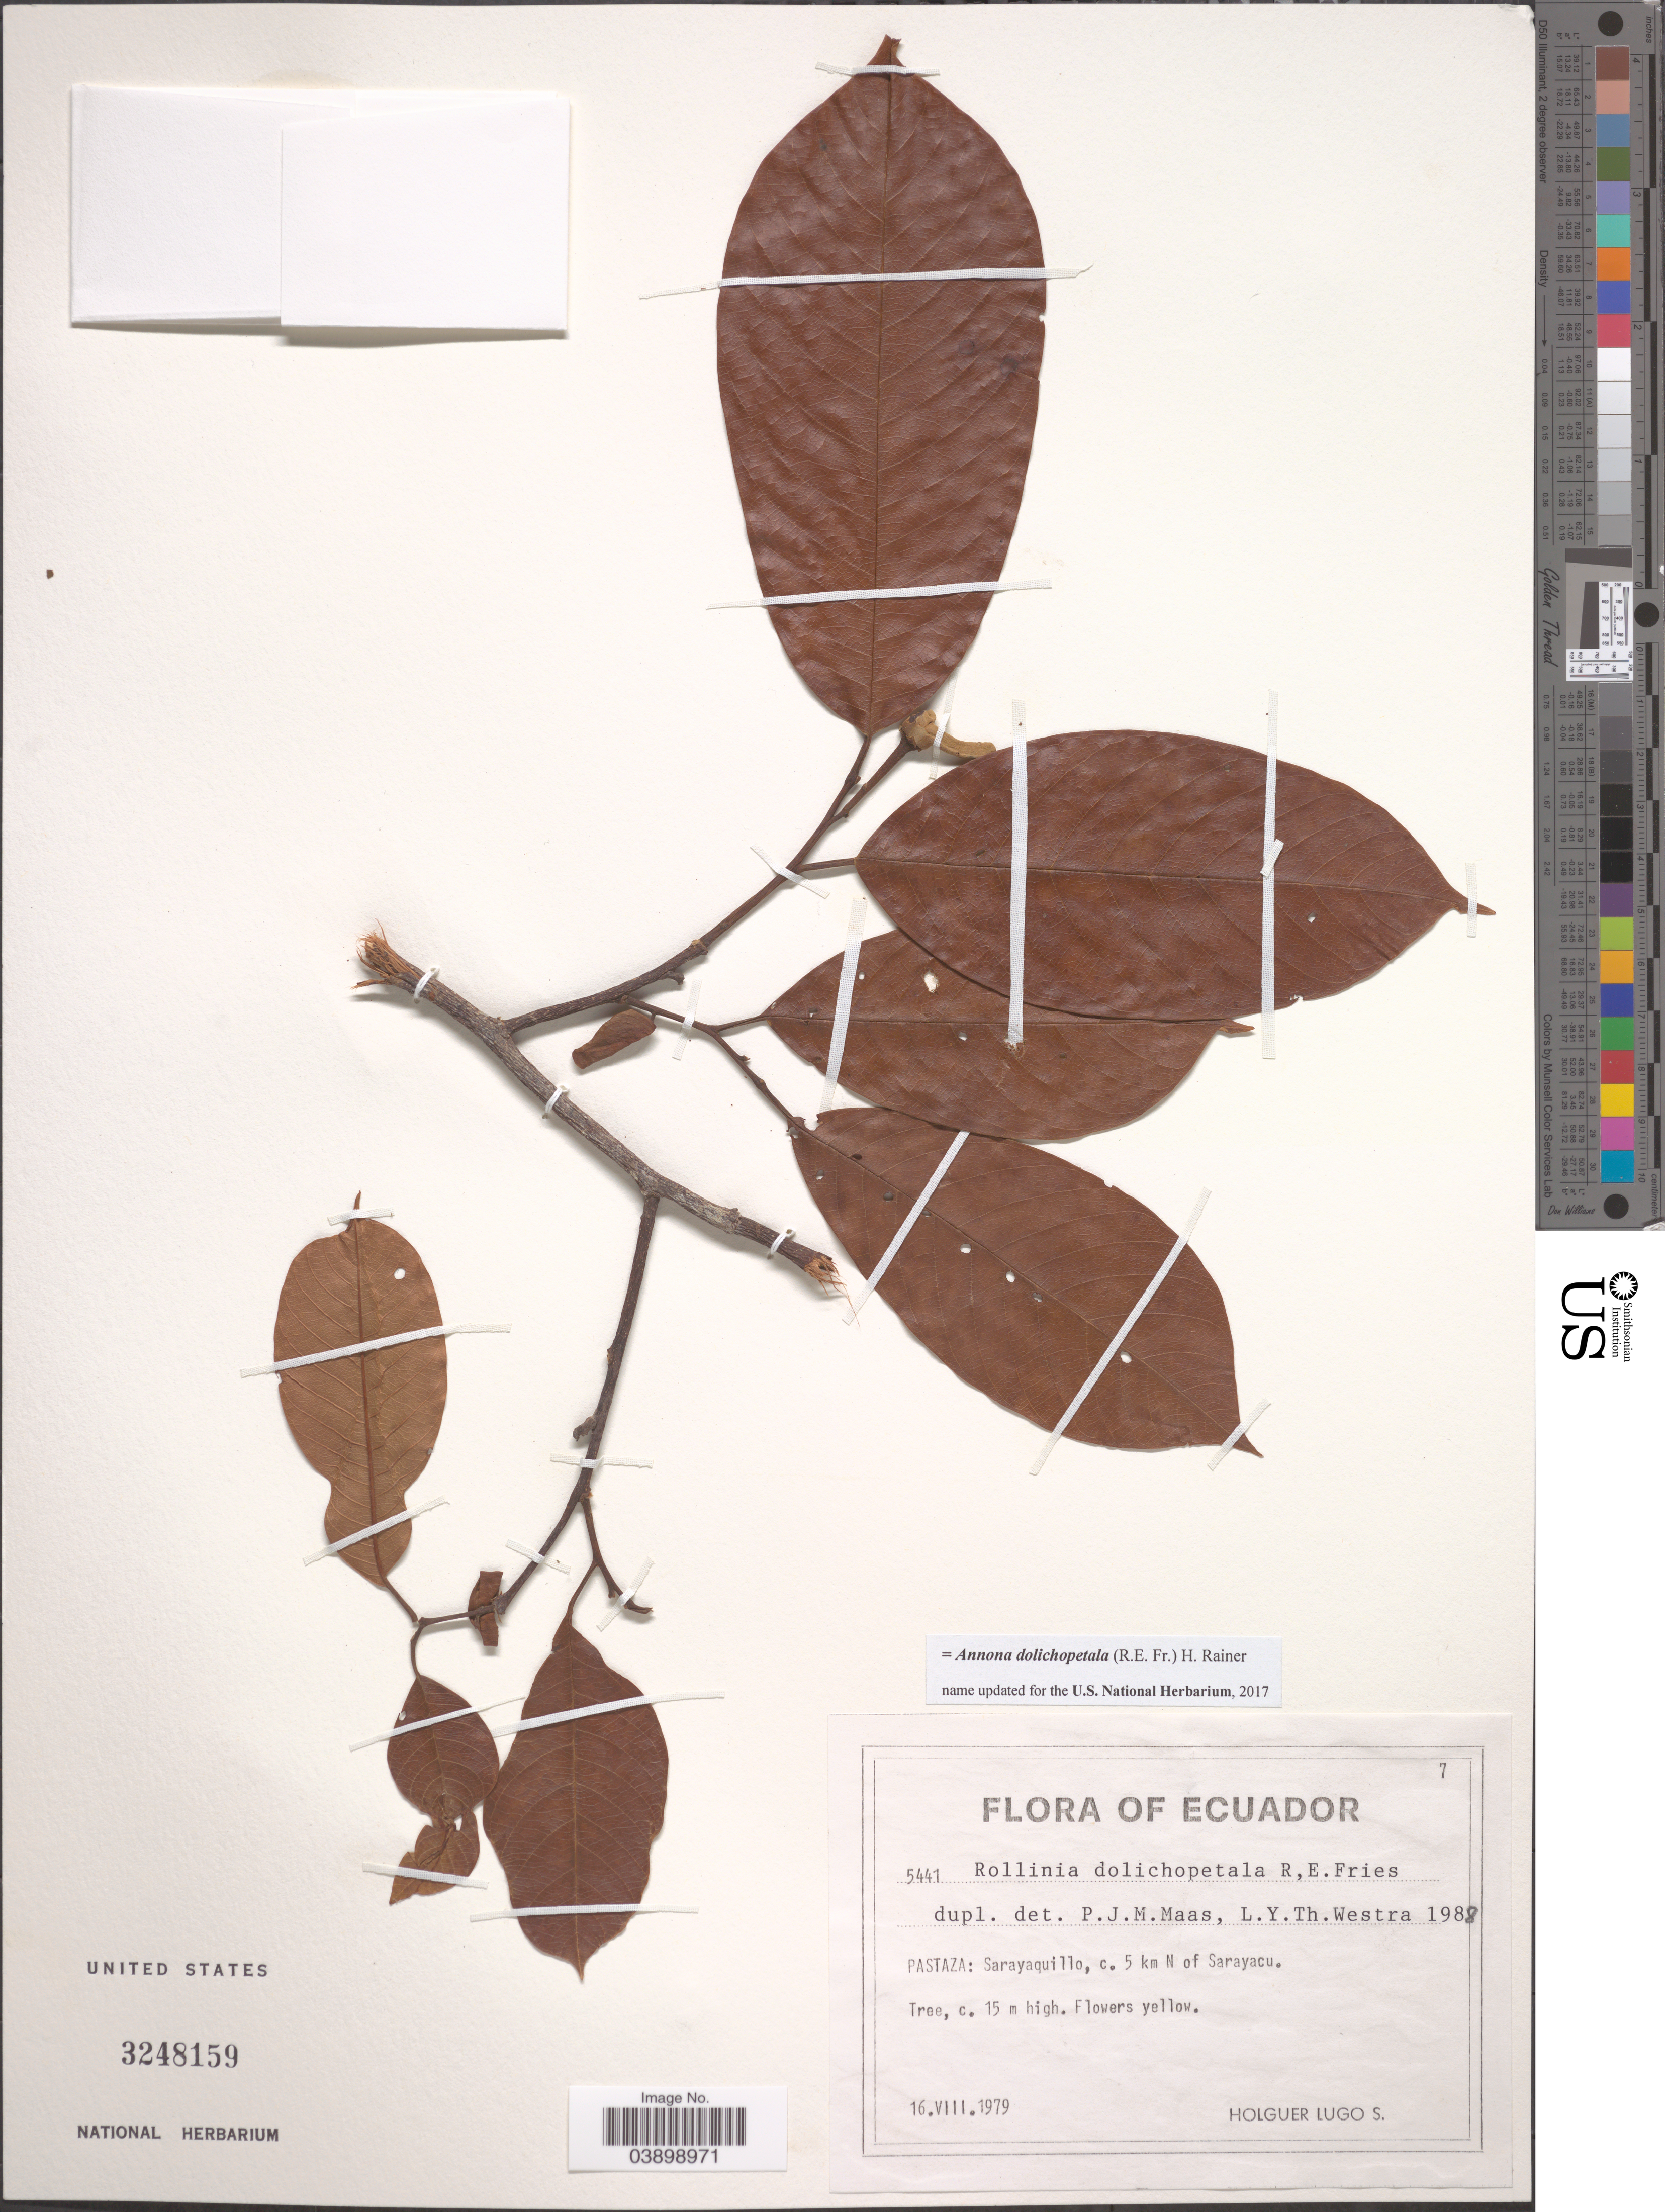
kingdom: Plantae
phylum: Tracheophyta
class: Magnoliopsida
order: Magnoliales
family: Annonaceae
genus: Annona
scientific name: Annona dolichopetala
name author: (R.E. Fr.) H. Rainer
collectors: H. Lugo S.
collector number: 5441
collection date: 1979-08-16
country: Ecuador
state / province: Pastaza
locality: Sarayaquillo, c. 5 km N of Sarayacu.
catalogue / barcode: US 3248159